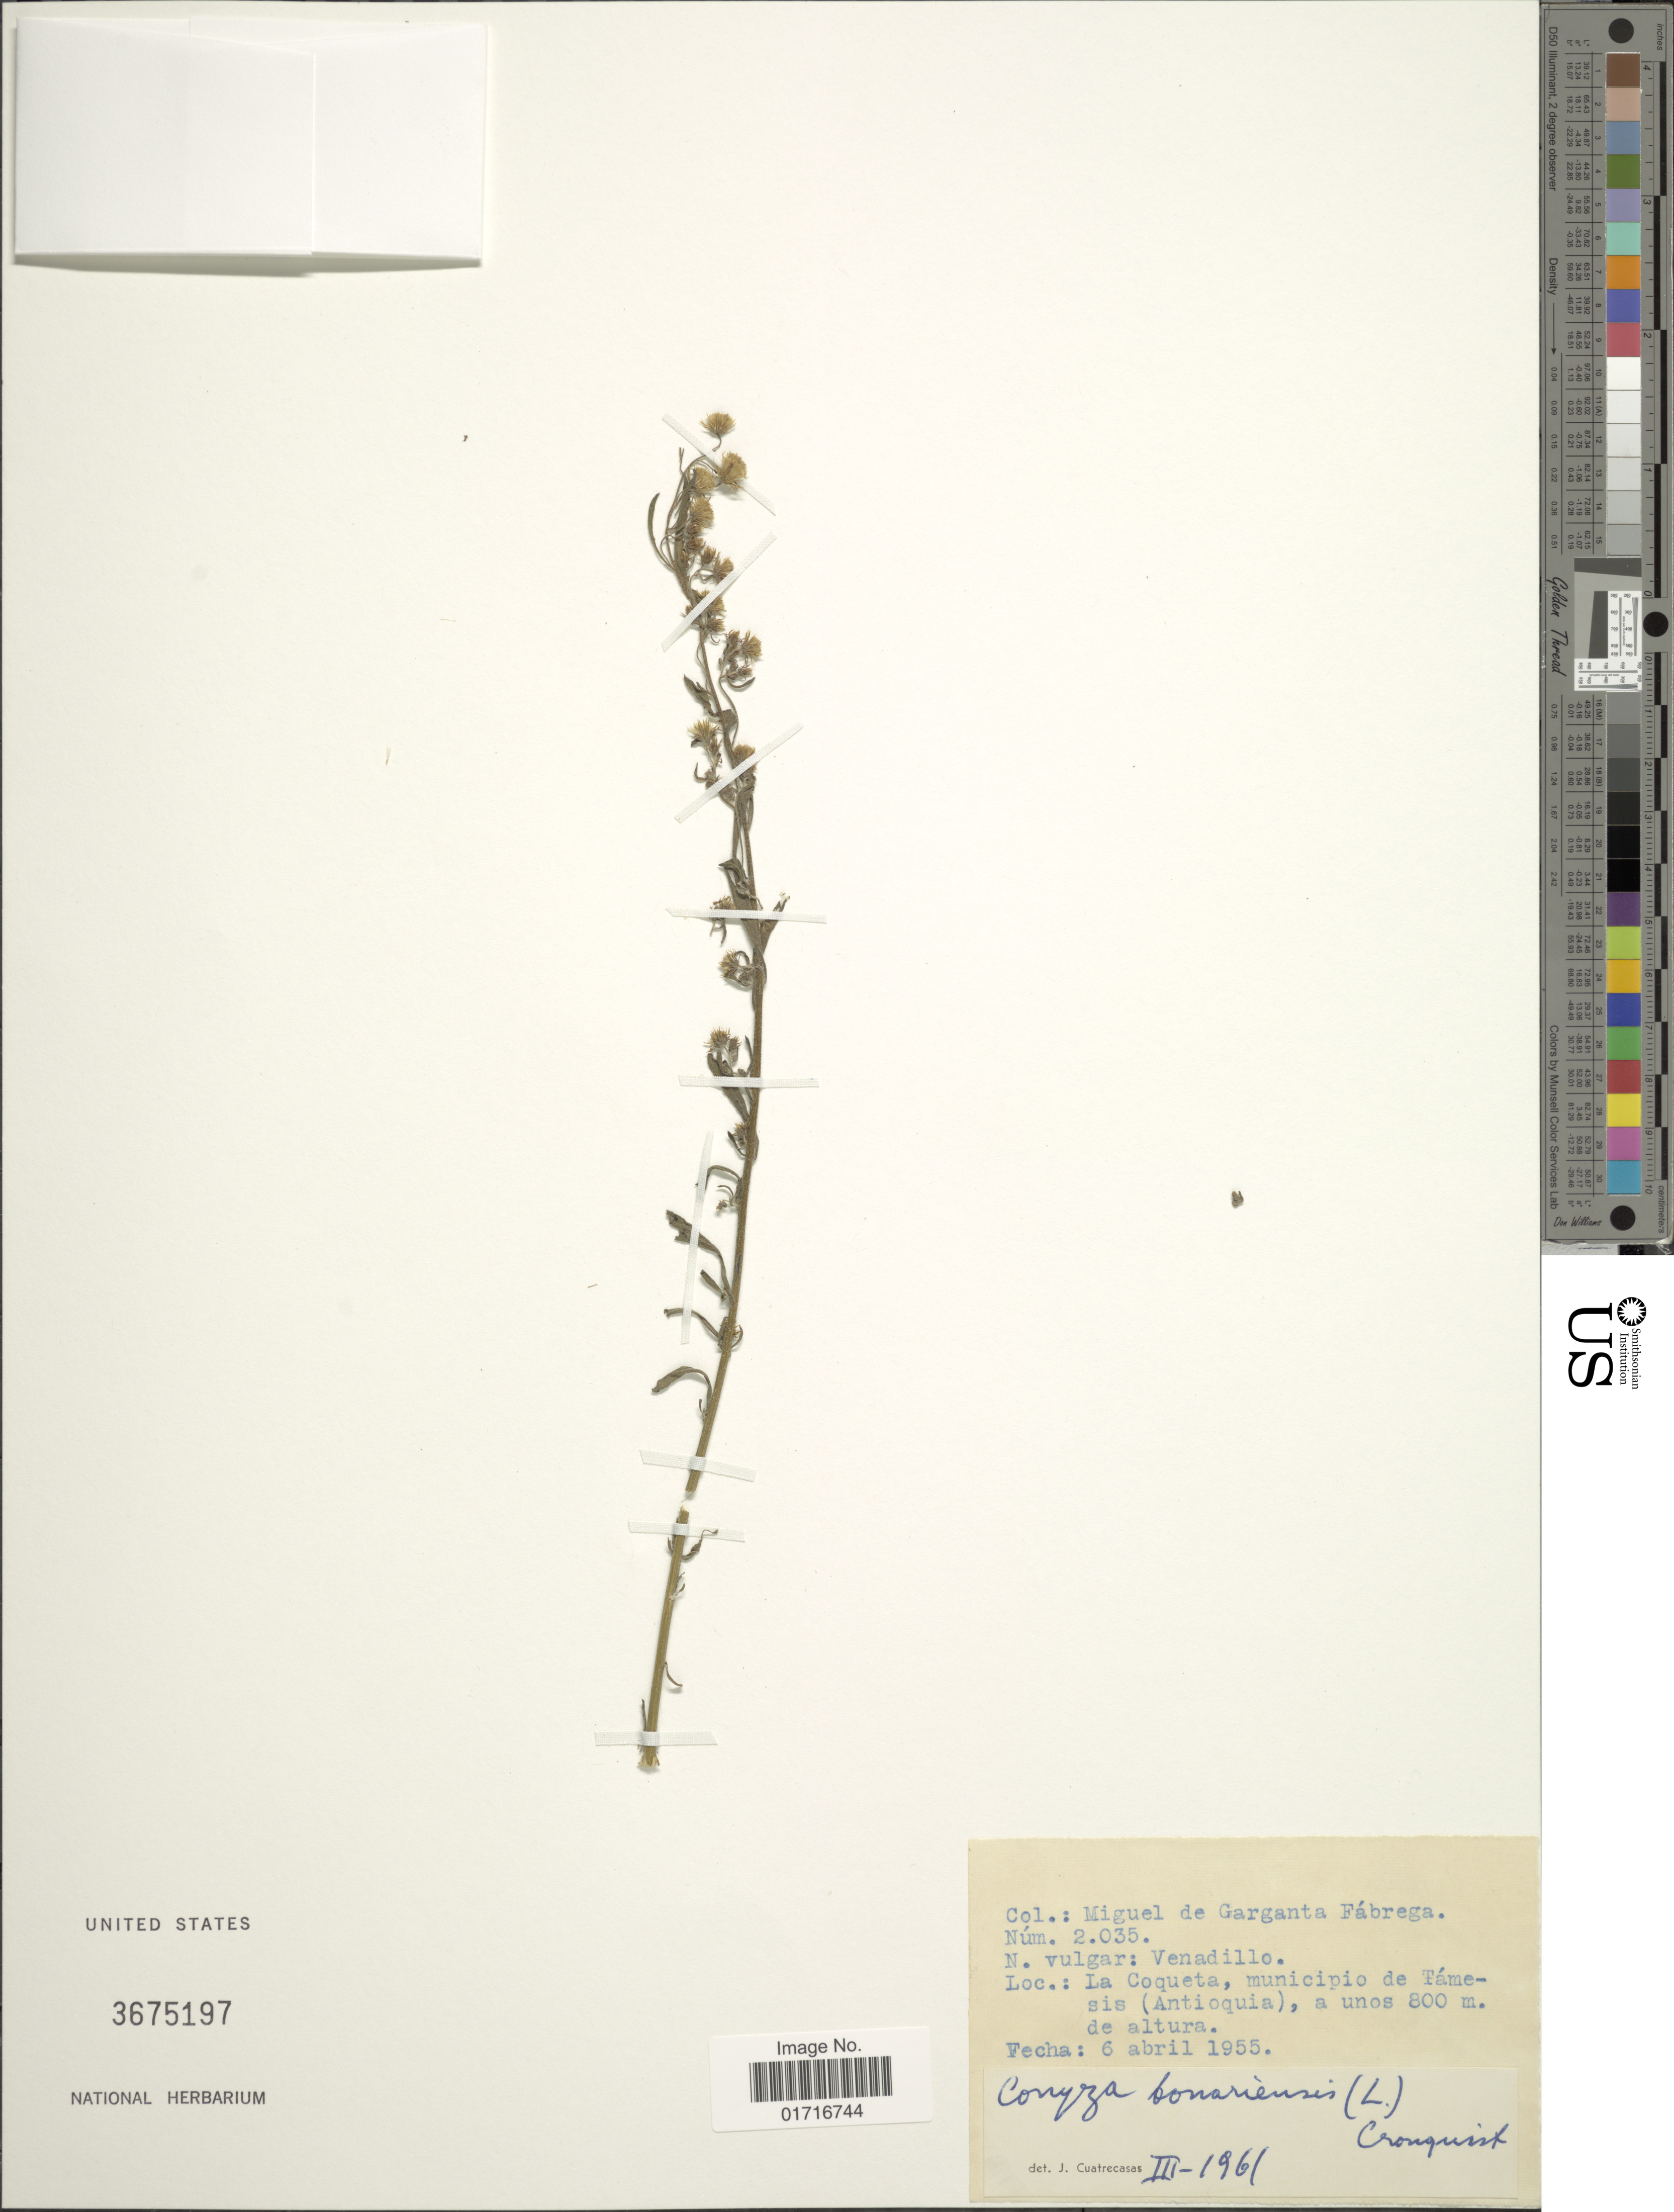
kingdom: Plantae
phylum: Tracheophyta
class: Magnoliopsida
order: Asterales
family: Asteraceae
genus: Conyza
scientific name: Conyza bonariensis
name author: (L.) Cronq.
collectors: M. Garganta-Fábrega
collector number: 2035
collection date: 1955-04-06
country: Colombia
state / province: Antioquia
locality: La Coqueta, municipio de Tamesis (Antioquia).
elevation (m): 800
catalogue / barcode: US 3675197